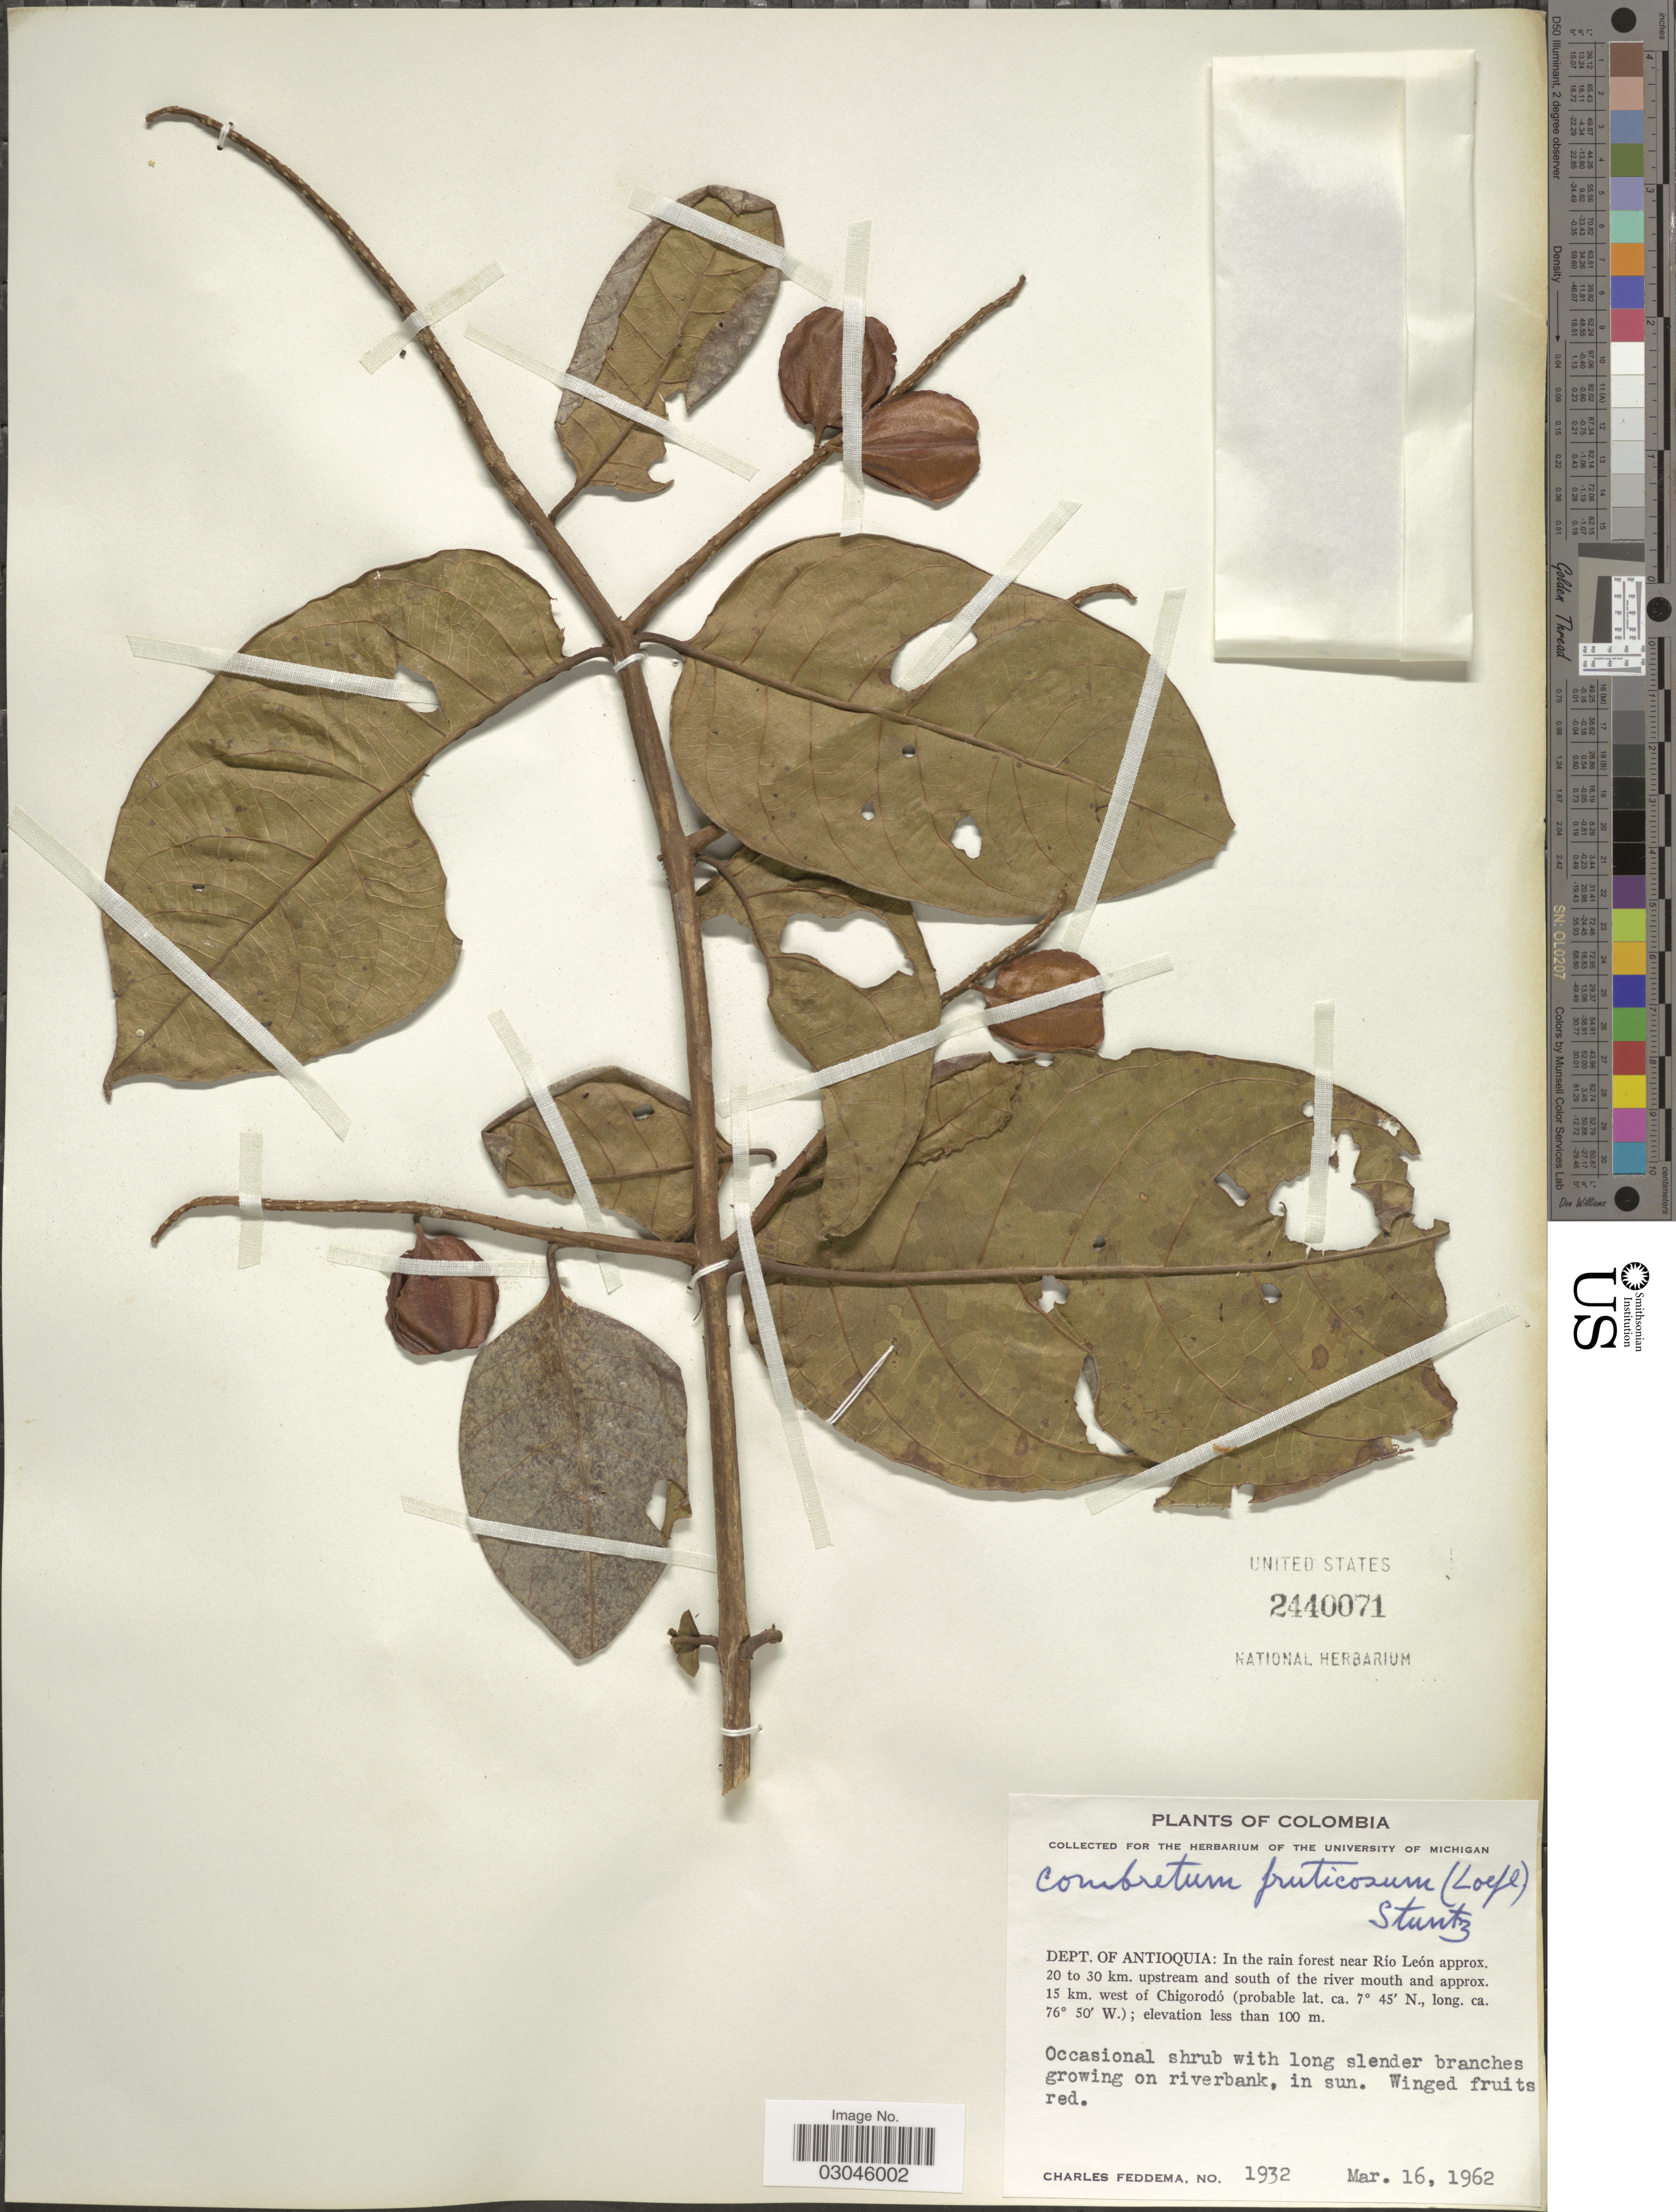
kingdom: Plantae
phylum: Tracheophyta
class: Magnoliopsida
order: Myrtales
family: Combretaceae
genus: Combretum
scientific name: Combretum fruticosum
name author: (Loefl.) Stuntz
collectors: C. Feddema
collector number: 1932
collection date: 1962-03-16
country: Colombia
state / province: Antioquia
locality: Dept. of Antioquia: In the rain forest near Río León approx. 20 to 30 km. upstream and south of the river mouth and approx. 15 km. west of Chigorodó.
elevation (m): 100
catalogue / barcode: US 2440071